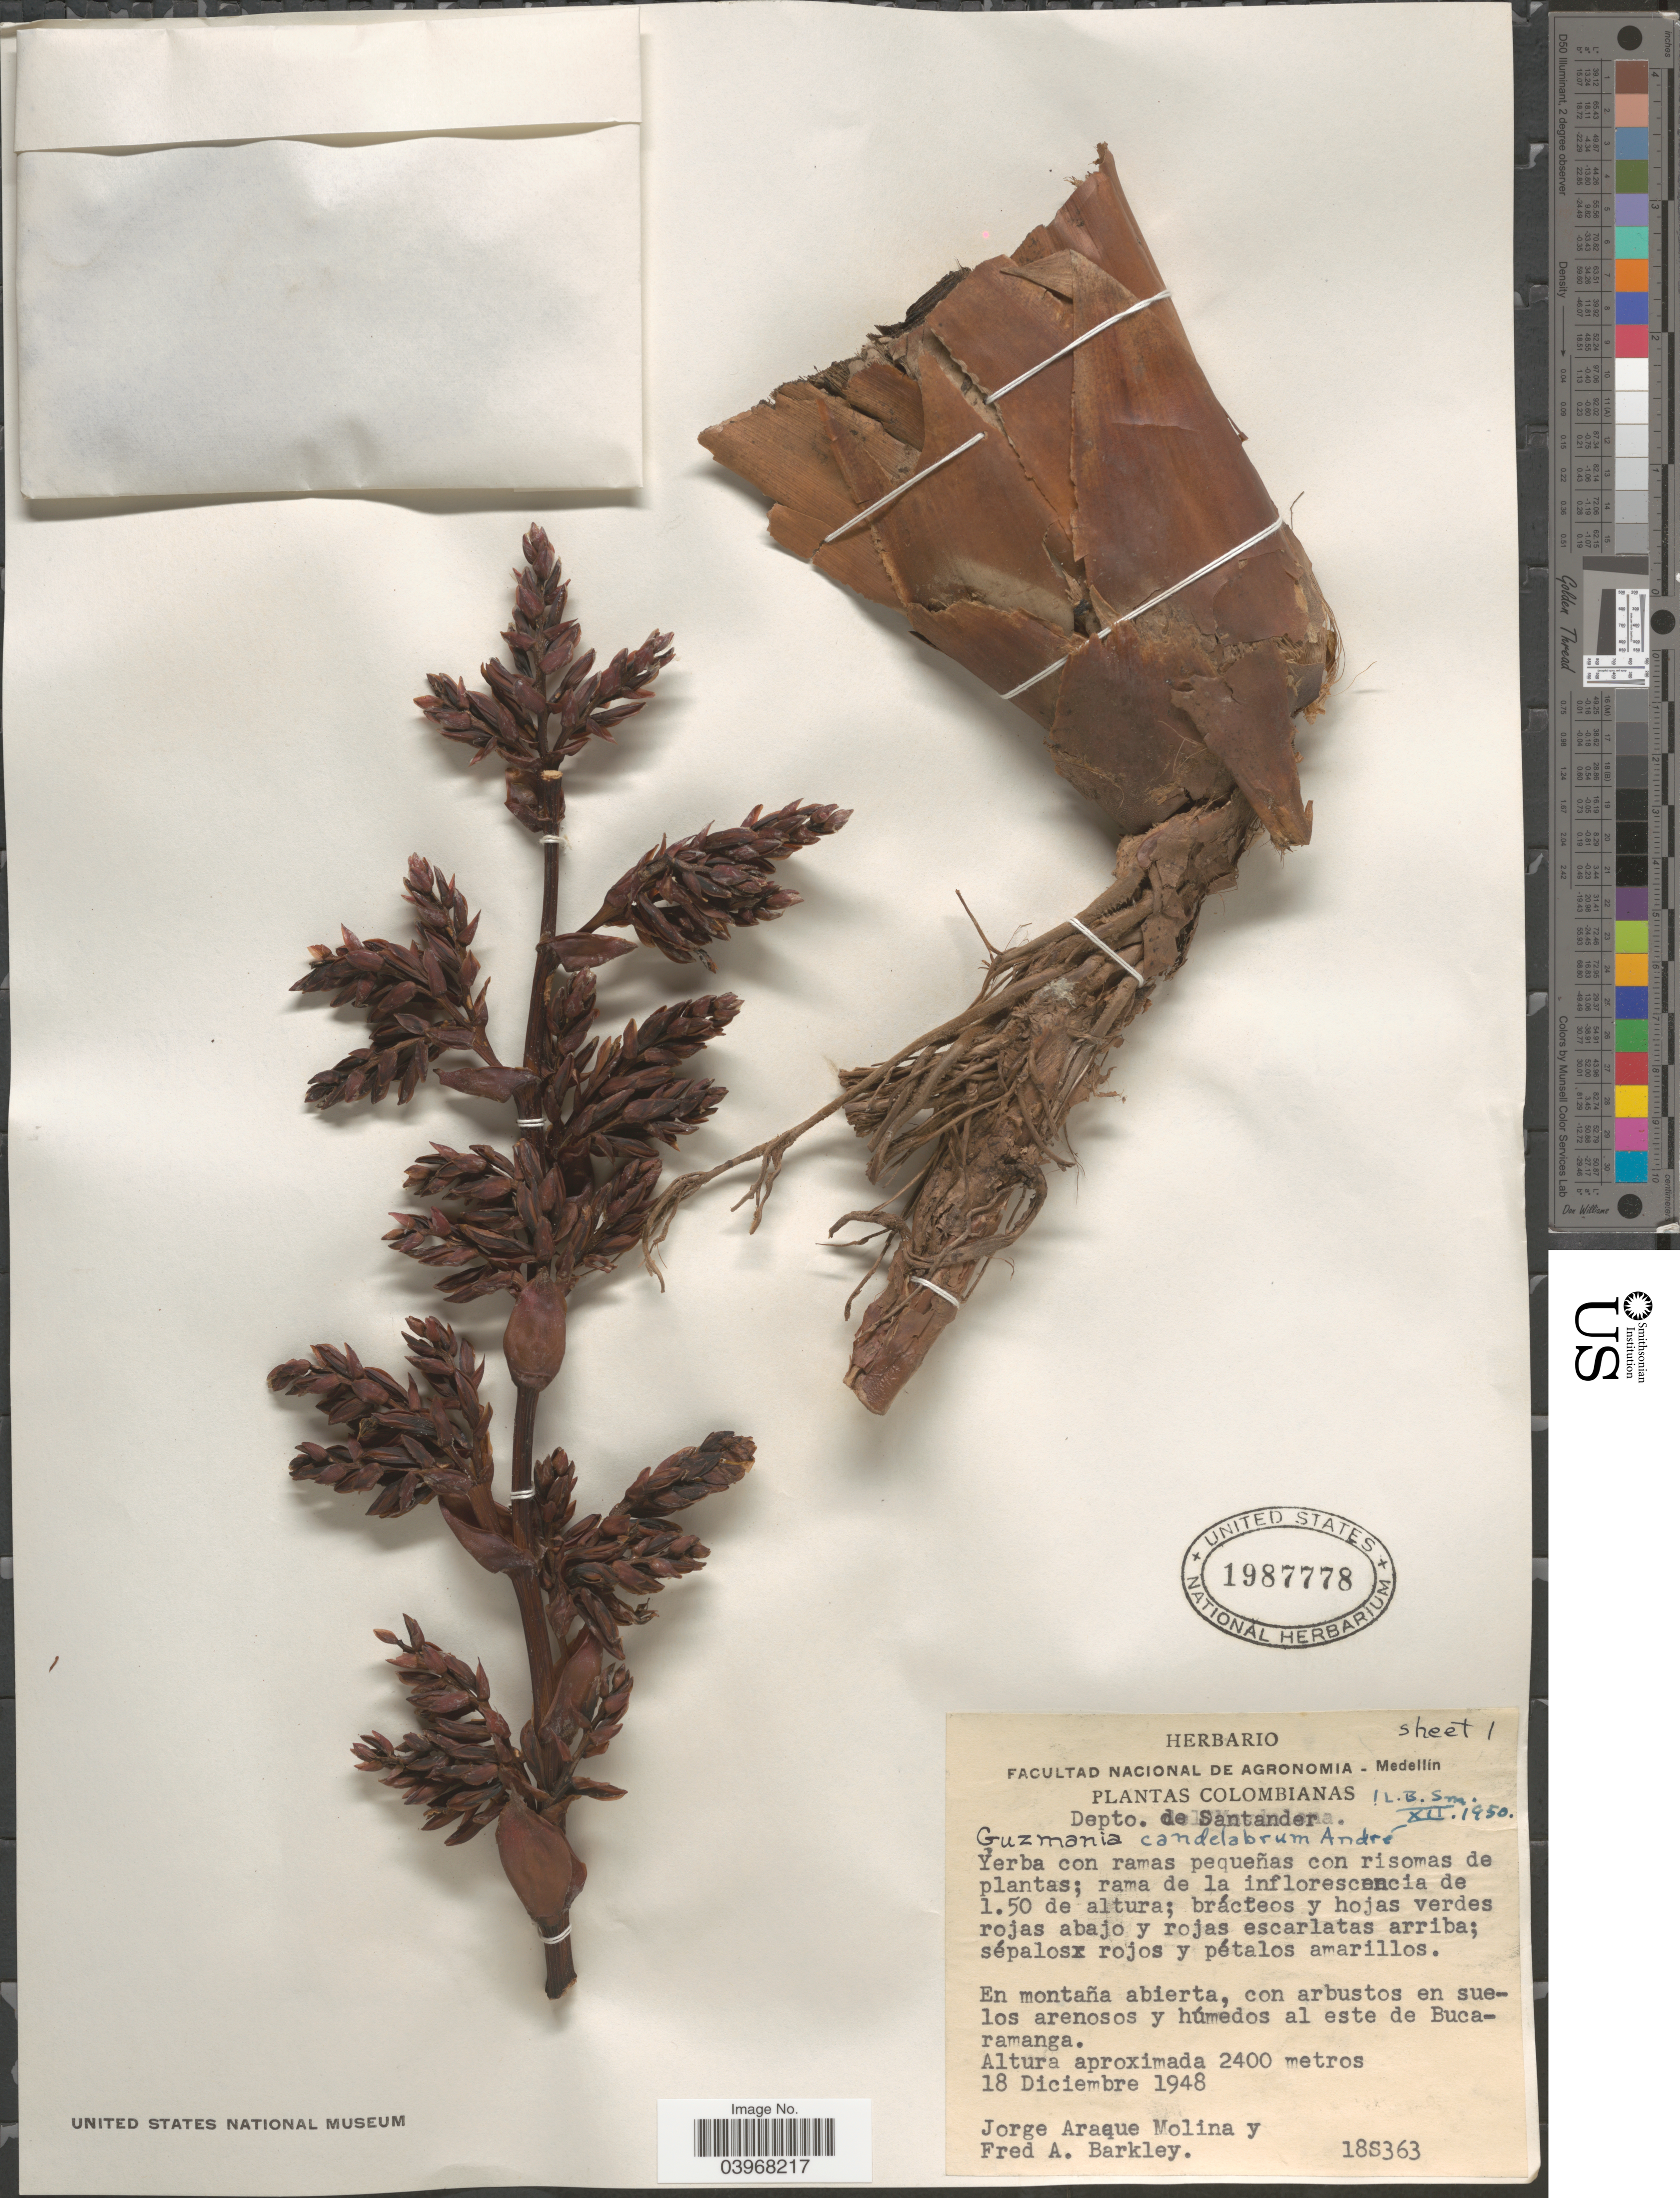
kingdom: Plantae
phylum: Tracheophyta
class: Liliopsida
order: Poales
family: Bromeliaceae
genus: Guzmania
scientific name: Guzmania candelabrum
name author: (André) André ex Mez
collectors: J. Araque Molina & F. A. Barkley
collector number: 18S363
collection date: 1948-12-18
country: Colombia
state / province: Santander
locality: Depto. de Santander. En montaña abierta, con arbustos en suelos arenosos y húmedos al este de Bucaramanga.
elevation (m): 2400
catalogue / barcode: US 1987778